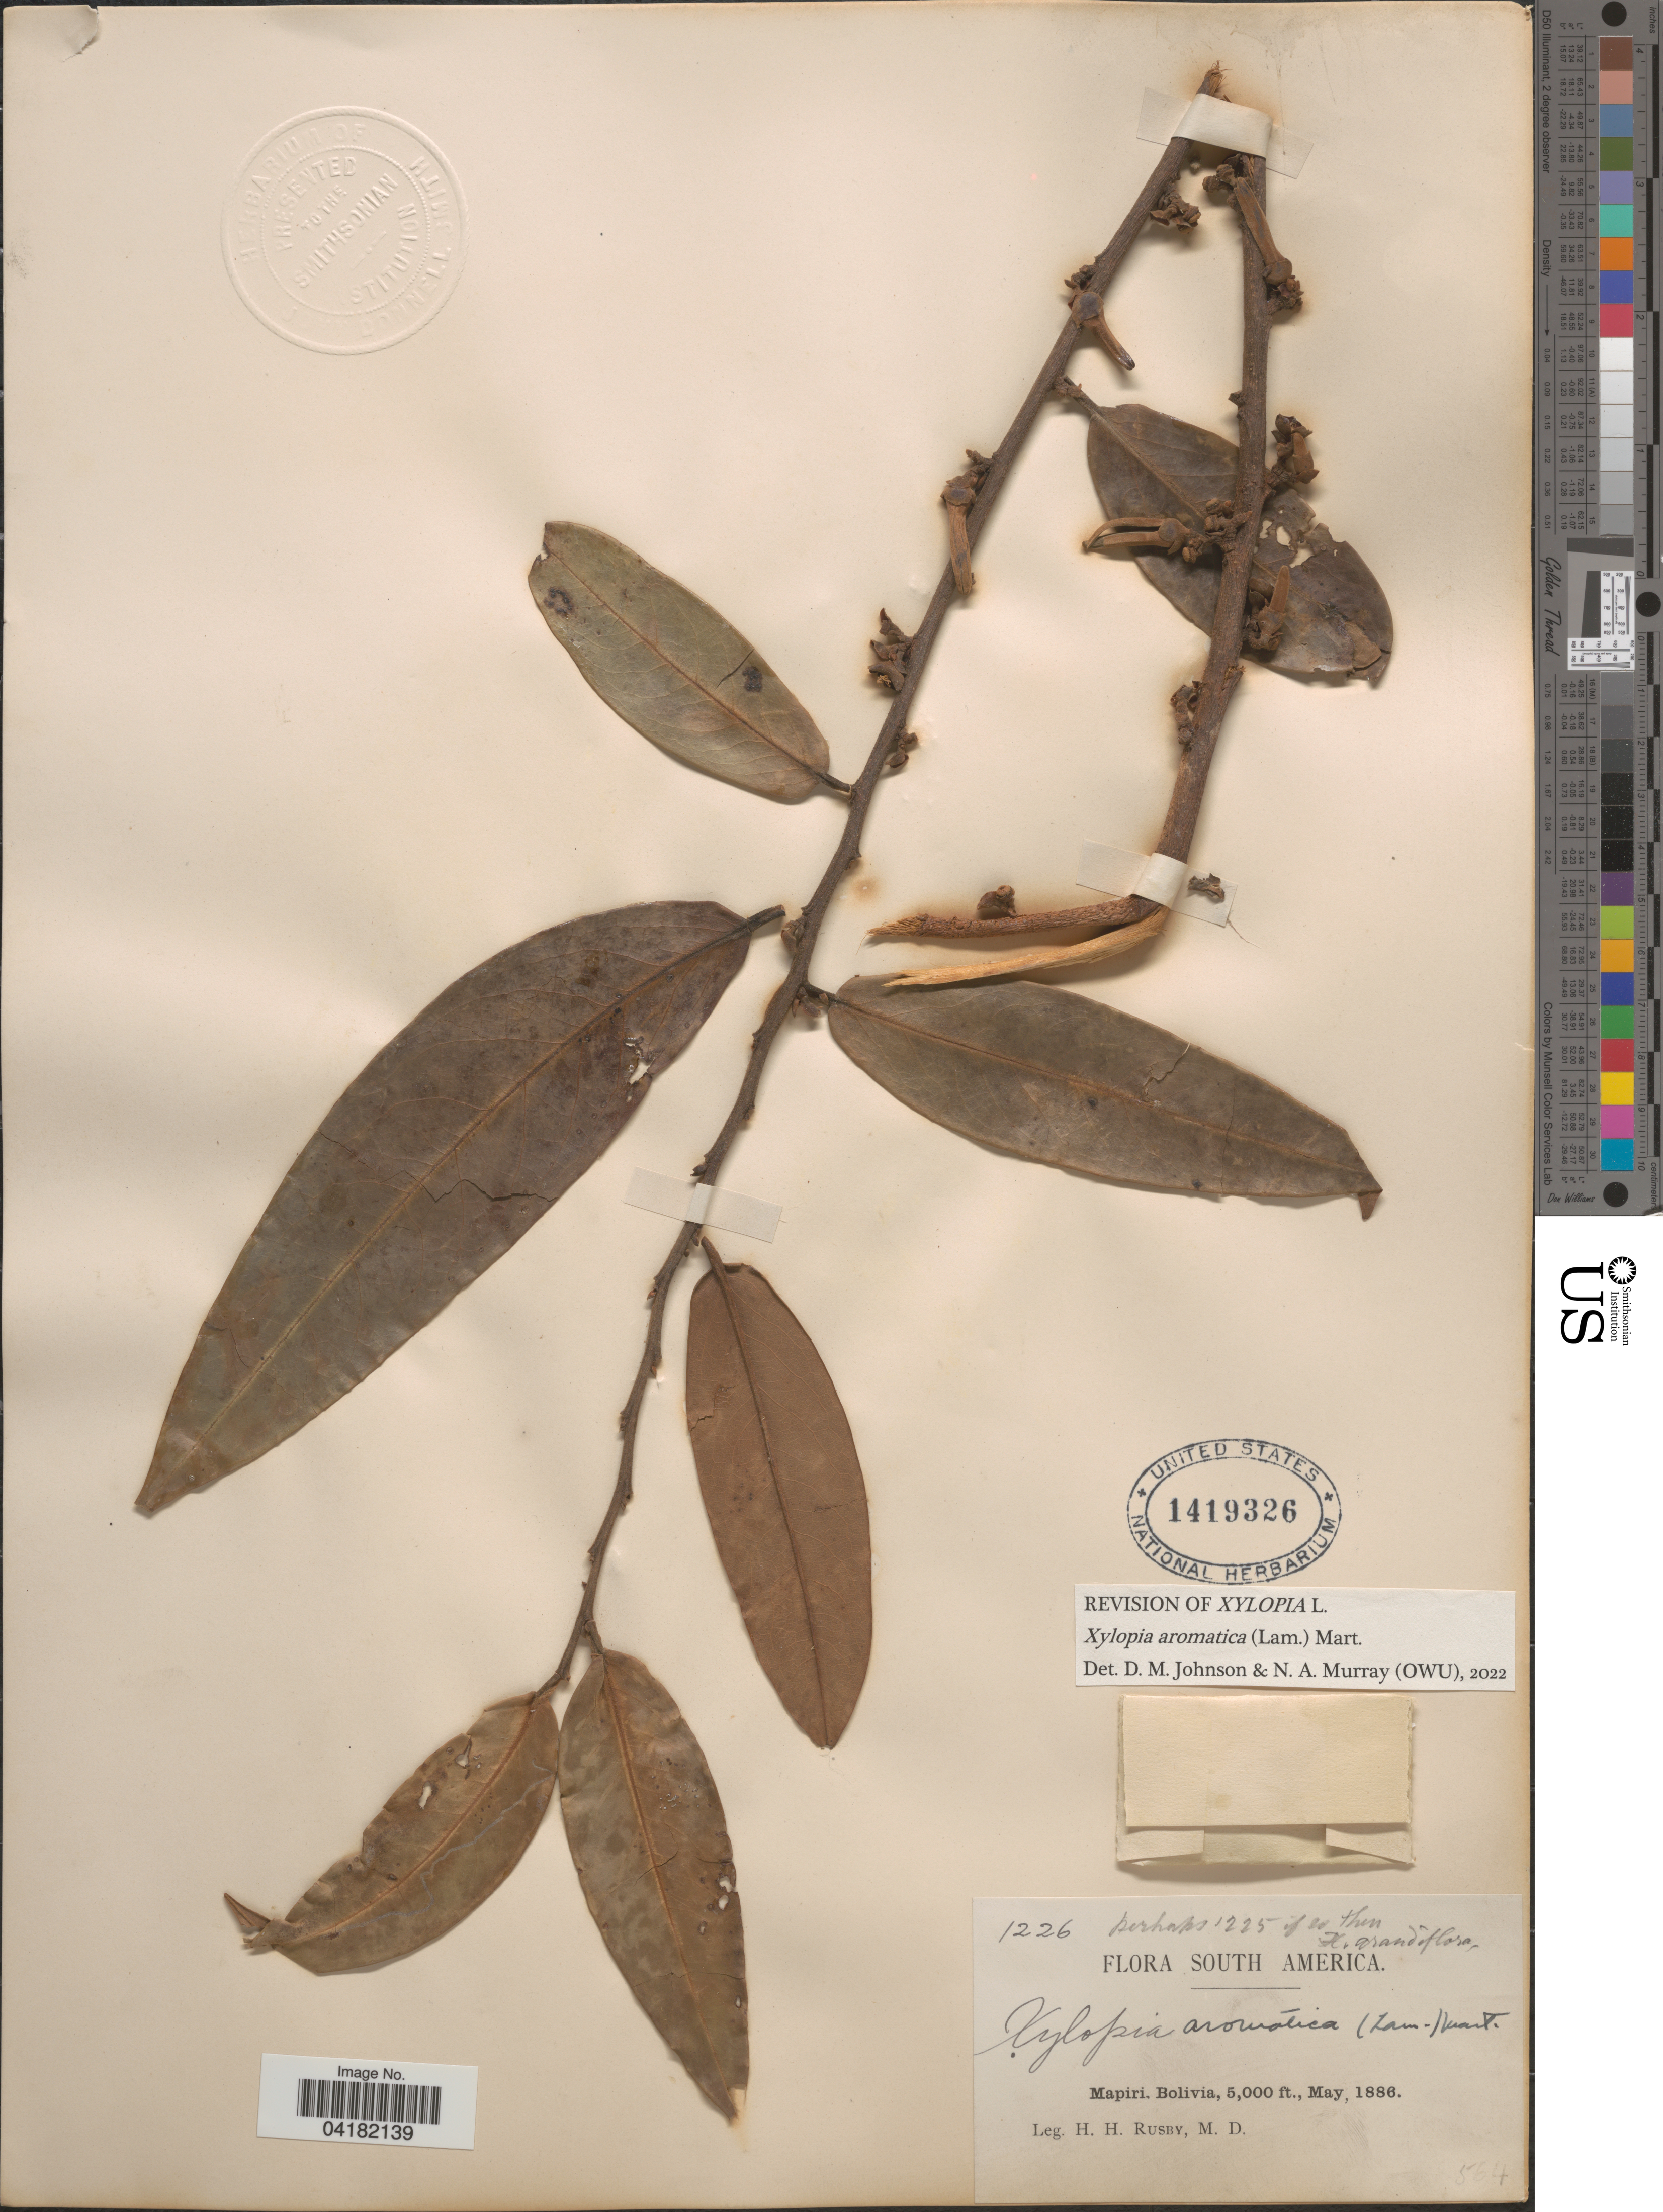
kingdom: Plantae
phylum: Tracheophyta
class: Magnoliopsida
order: Magnoliales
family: Annonaceae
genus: Xylopia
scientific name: Xylopia aromatica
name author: (Lam.) Mart.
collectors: H. H. Rusby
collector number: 1226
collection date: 1886-05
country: Bolivia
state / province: La Paz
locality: Mapiri.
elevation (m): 1524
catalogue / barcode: US 1419326